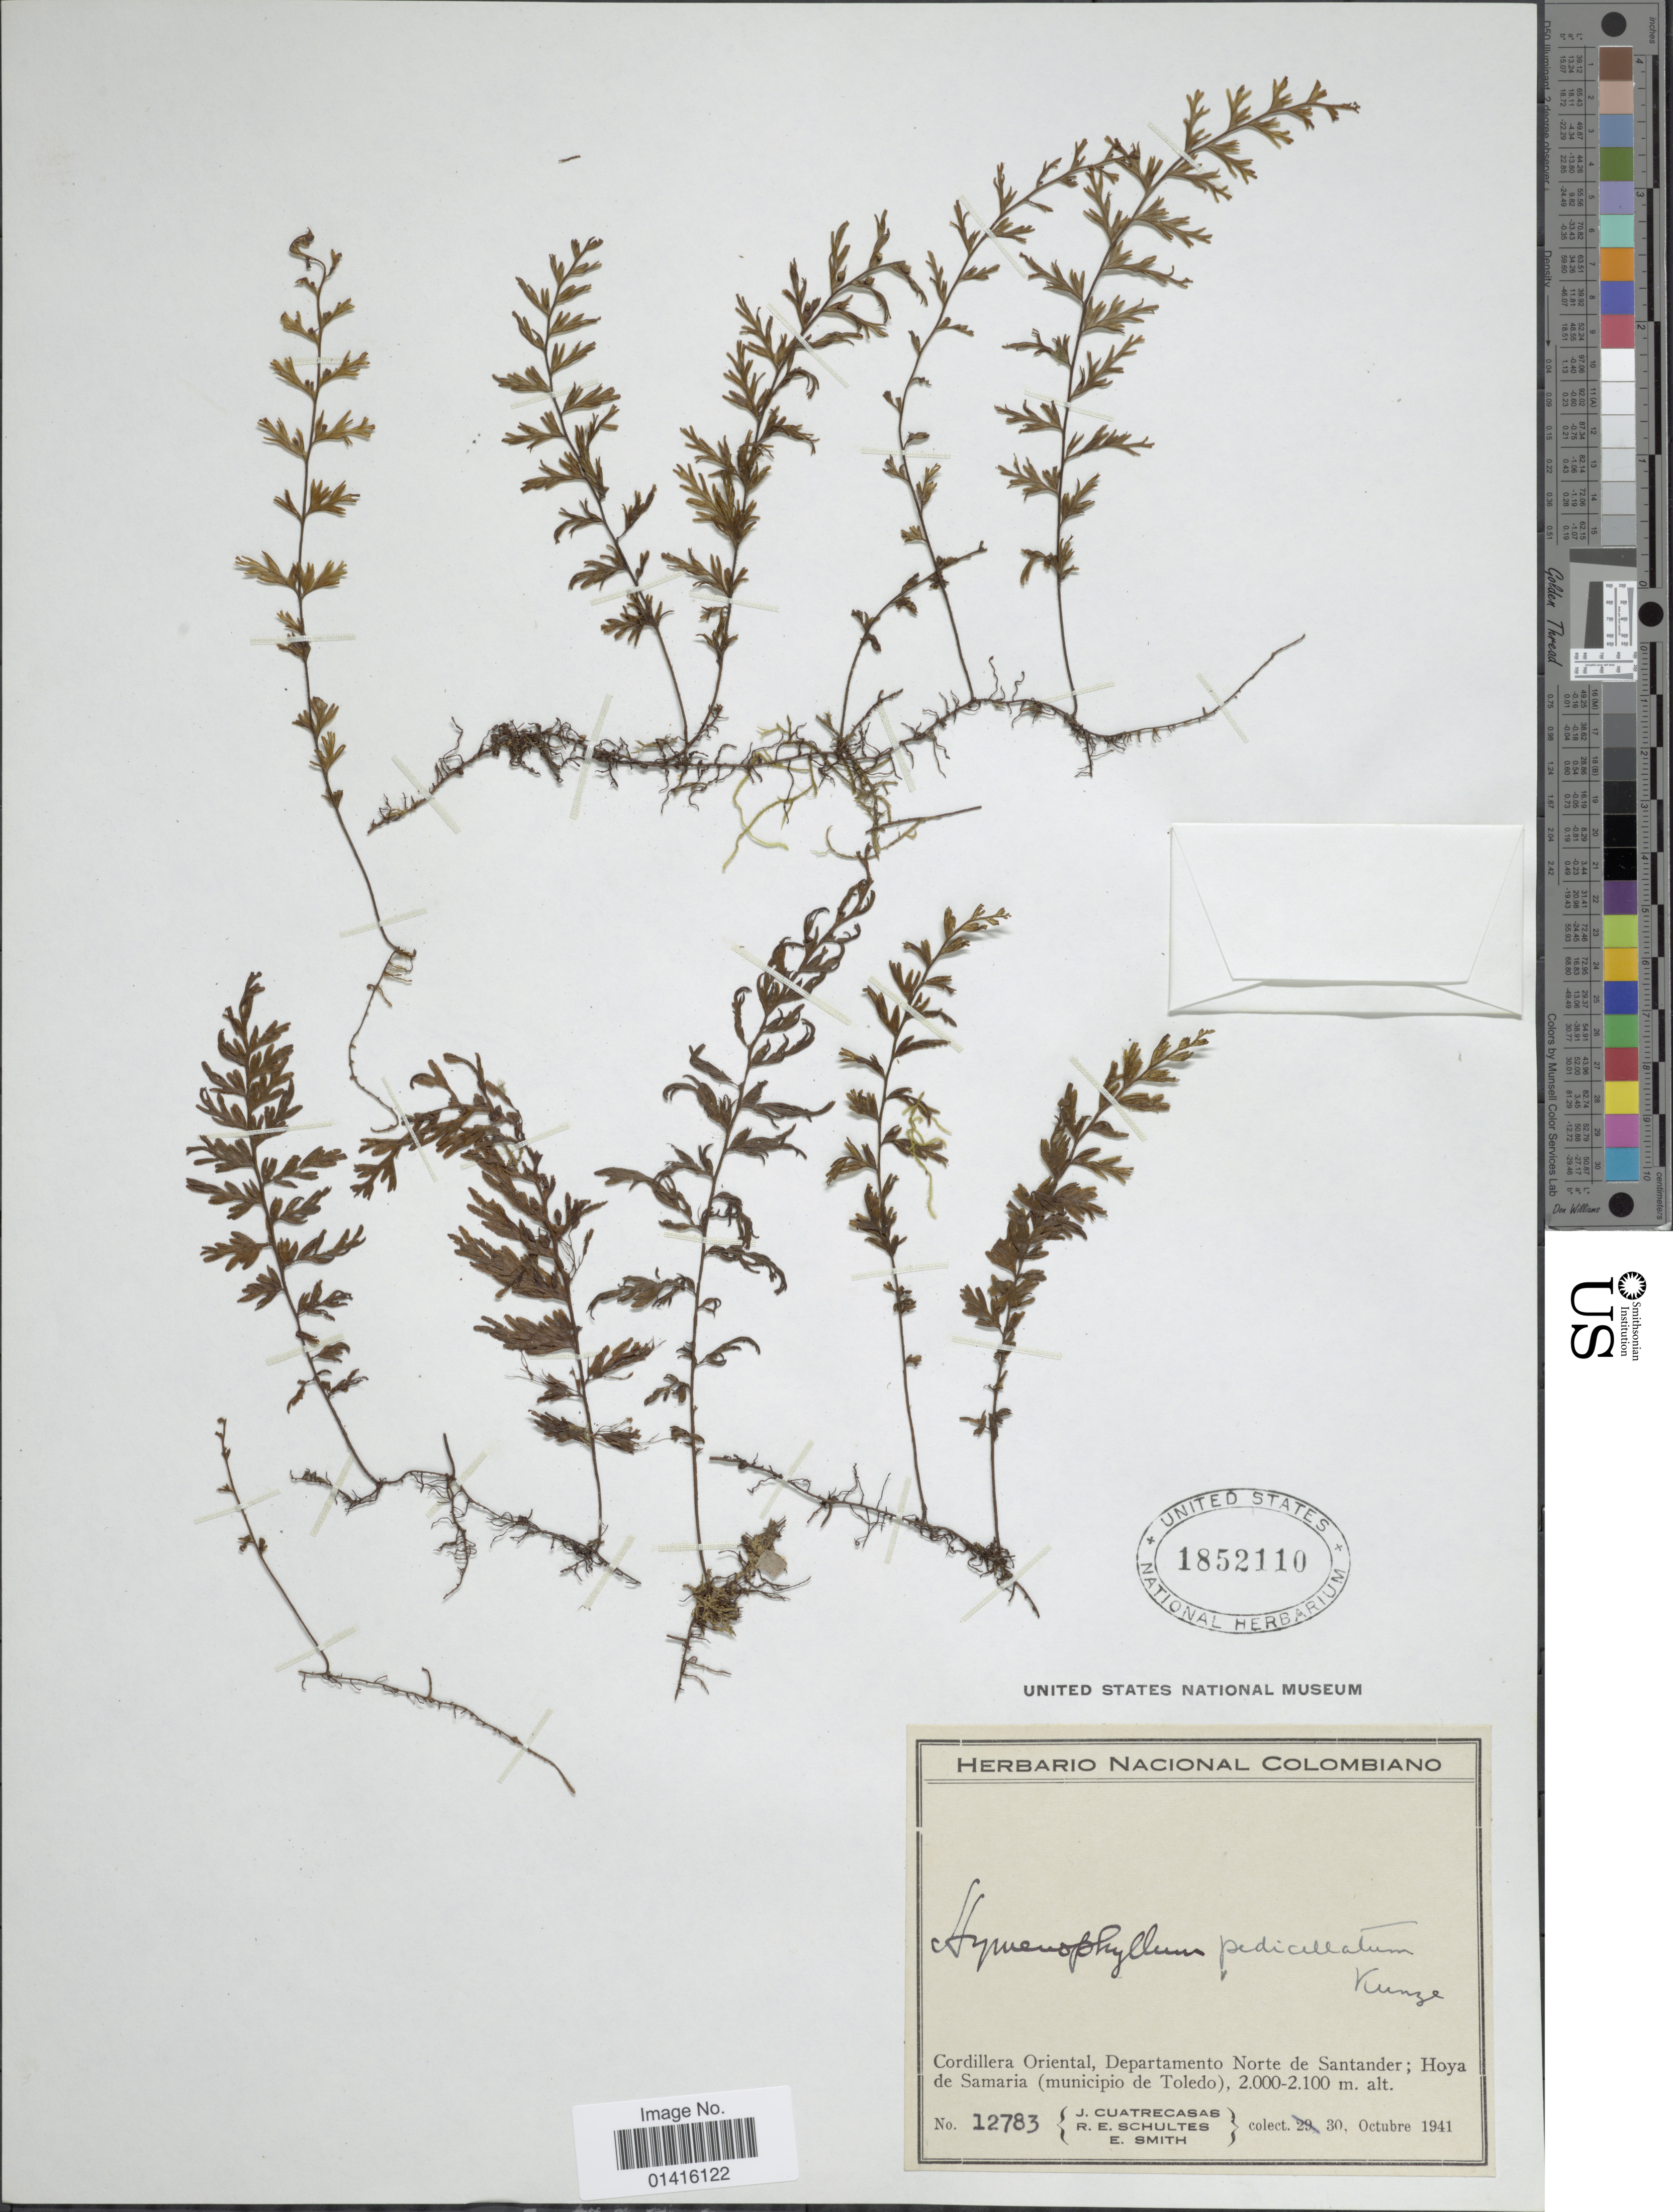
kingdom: Plantae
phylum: Tracheophyta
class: Polypodiopsida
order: Hymenophyllales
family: Hymenophyllaceae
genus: Hymenophyllum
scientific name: Hymenophyllum fucoides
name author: (Sw.) Sw.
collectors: J. Cuatrecasas, R. E. Schultes & C. E. Smith Jr.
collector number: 12783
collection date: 1941-10-30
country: Colombia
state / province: Norte de Santander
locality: Cordillera Oriental, Departamento Norte de Santandes; Hoya de Samaria(municipio de Toledo)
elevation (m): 2000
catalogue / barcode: US 1852110